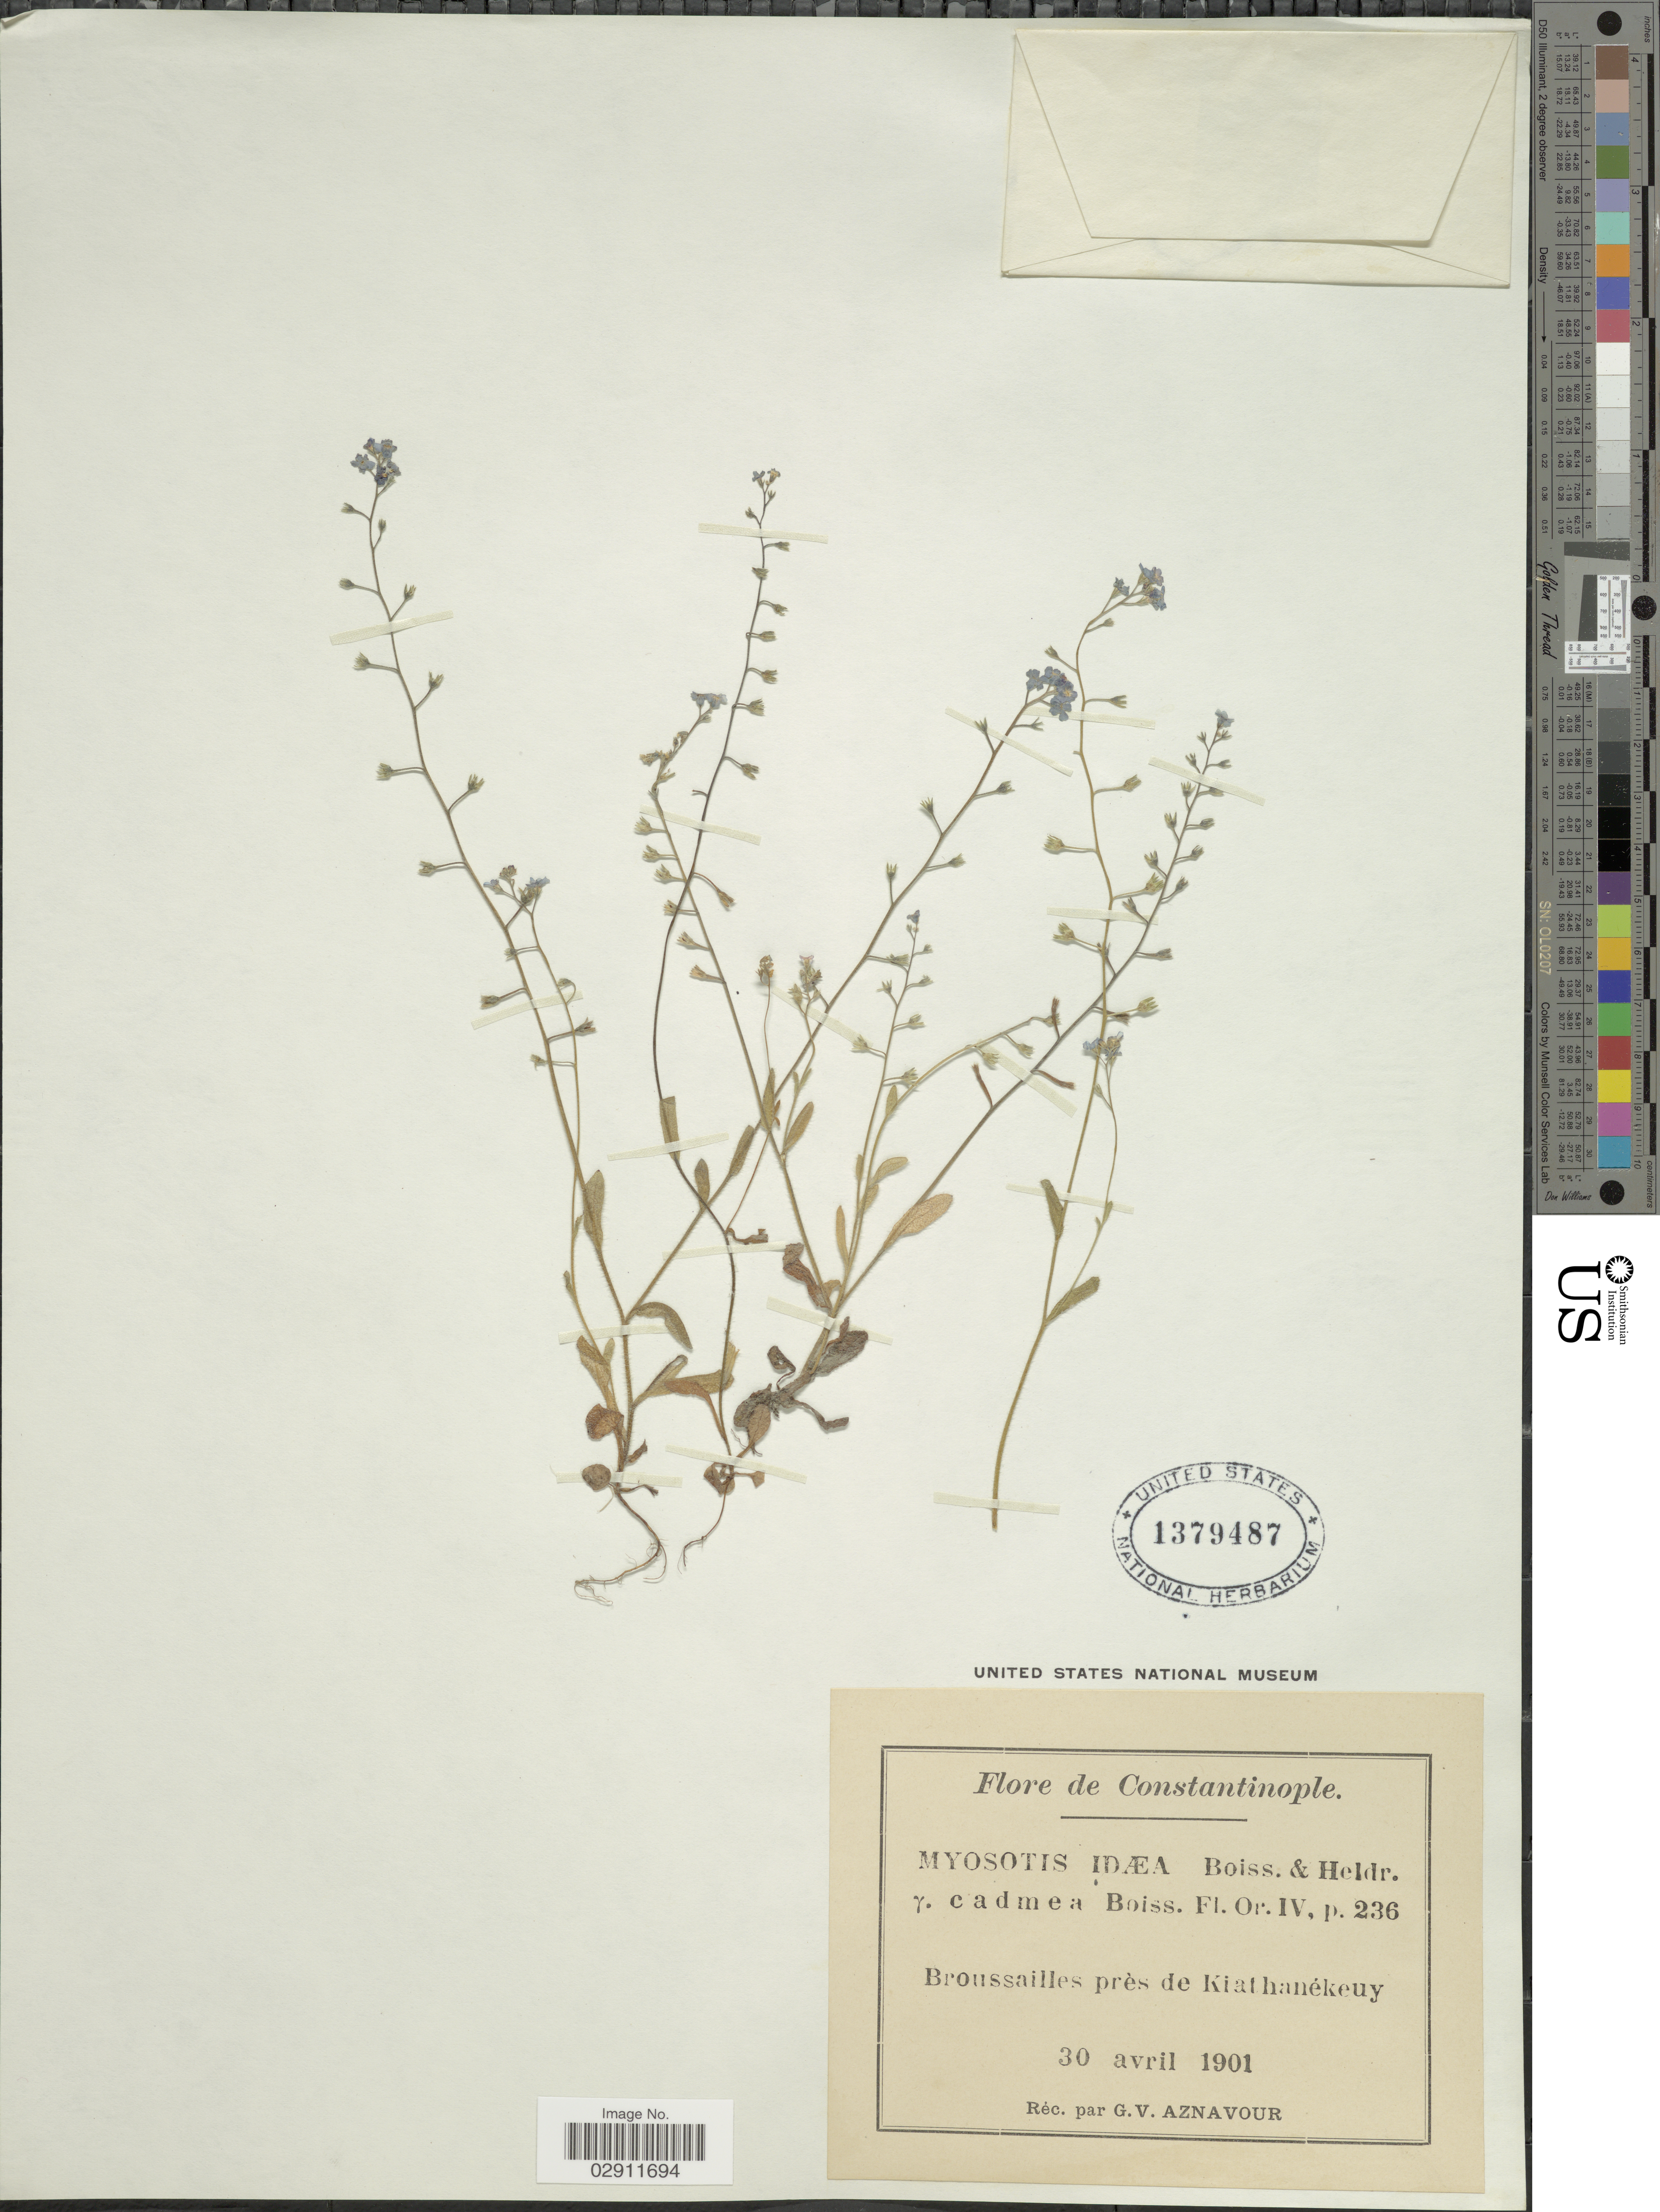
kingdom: Plantae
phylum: Tracheophyta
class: Magnoliopsida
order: Boraginales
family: Boraginaceae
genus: Myosotis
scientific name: Myosotis idaea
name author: Boiss. & Heldr.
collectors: G. V. Aznavour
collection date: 1901-04-30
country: Turkey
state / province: Istanbul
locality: Constantinople. Broussailles près de Kiathanékeuy.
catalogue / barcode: US 1379487